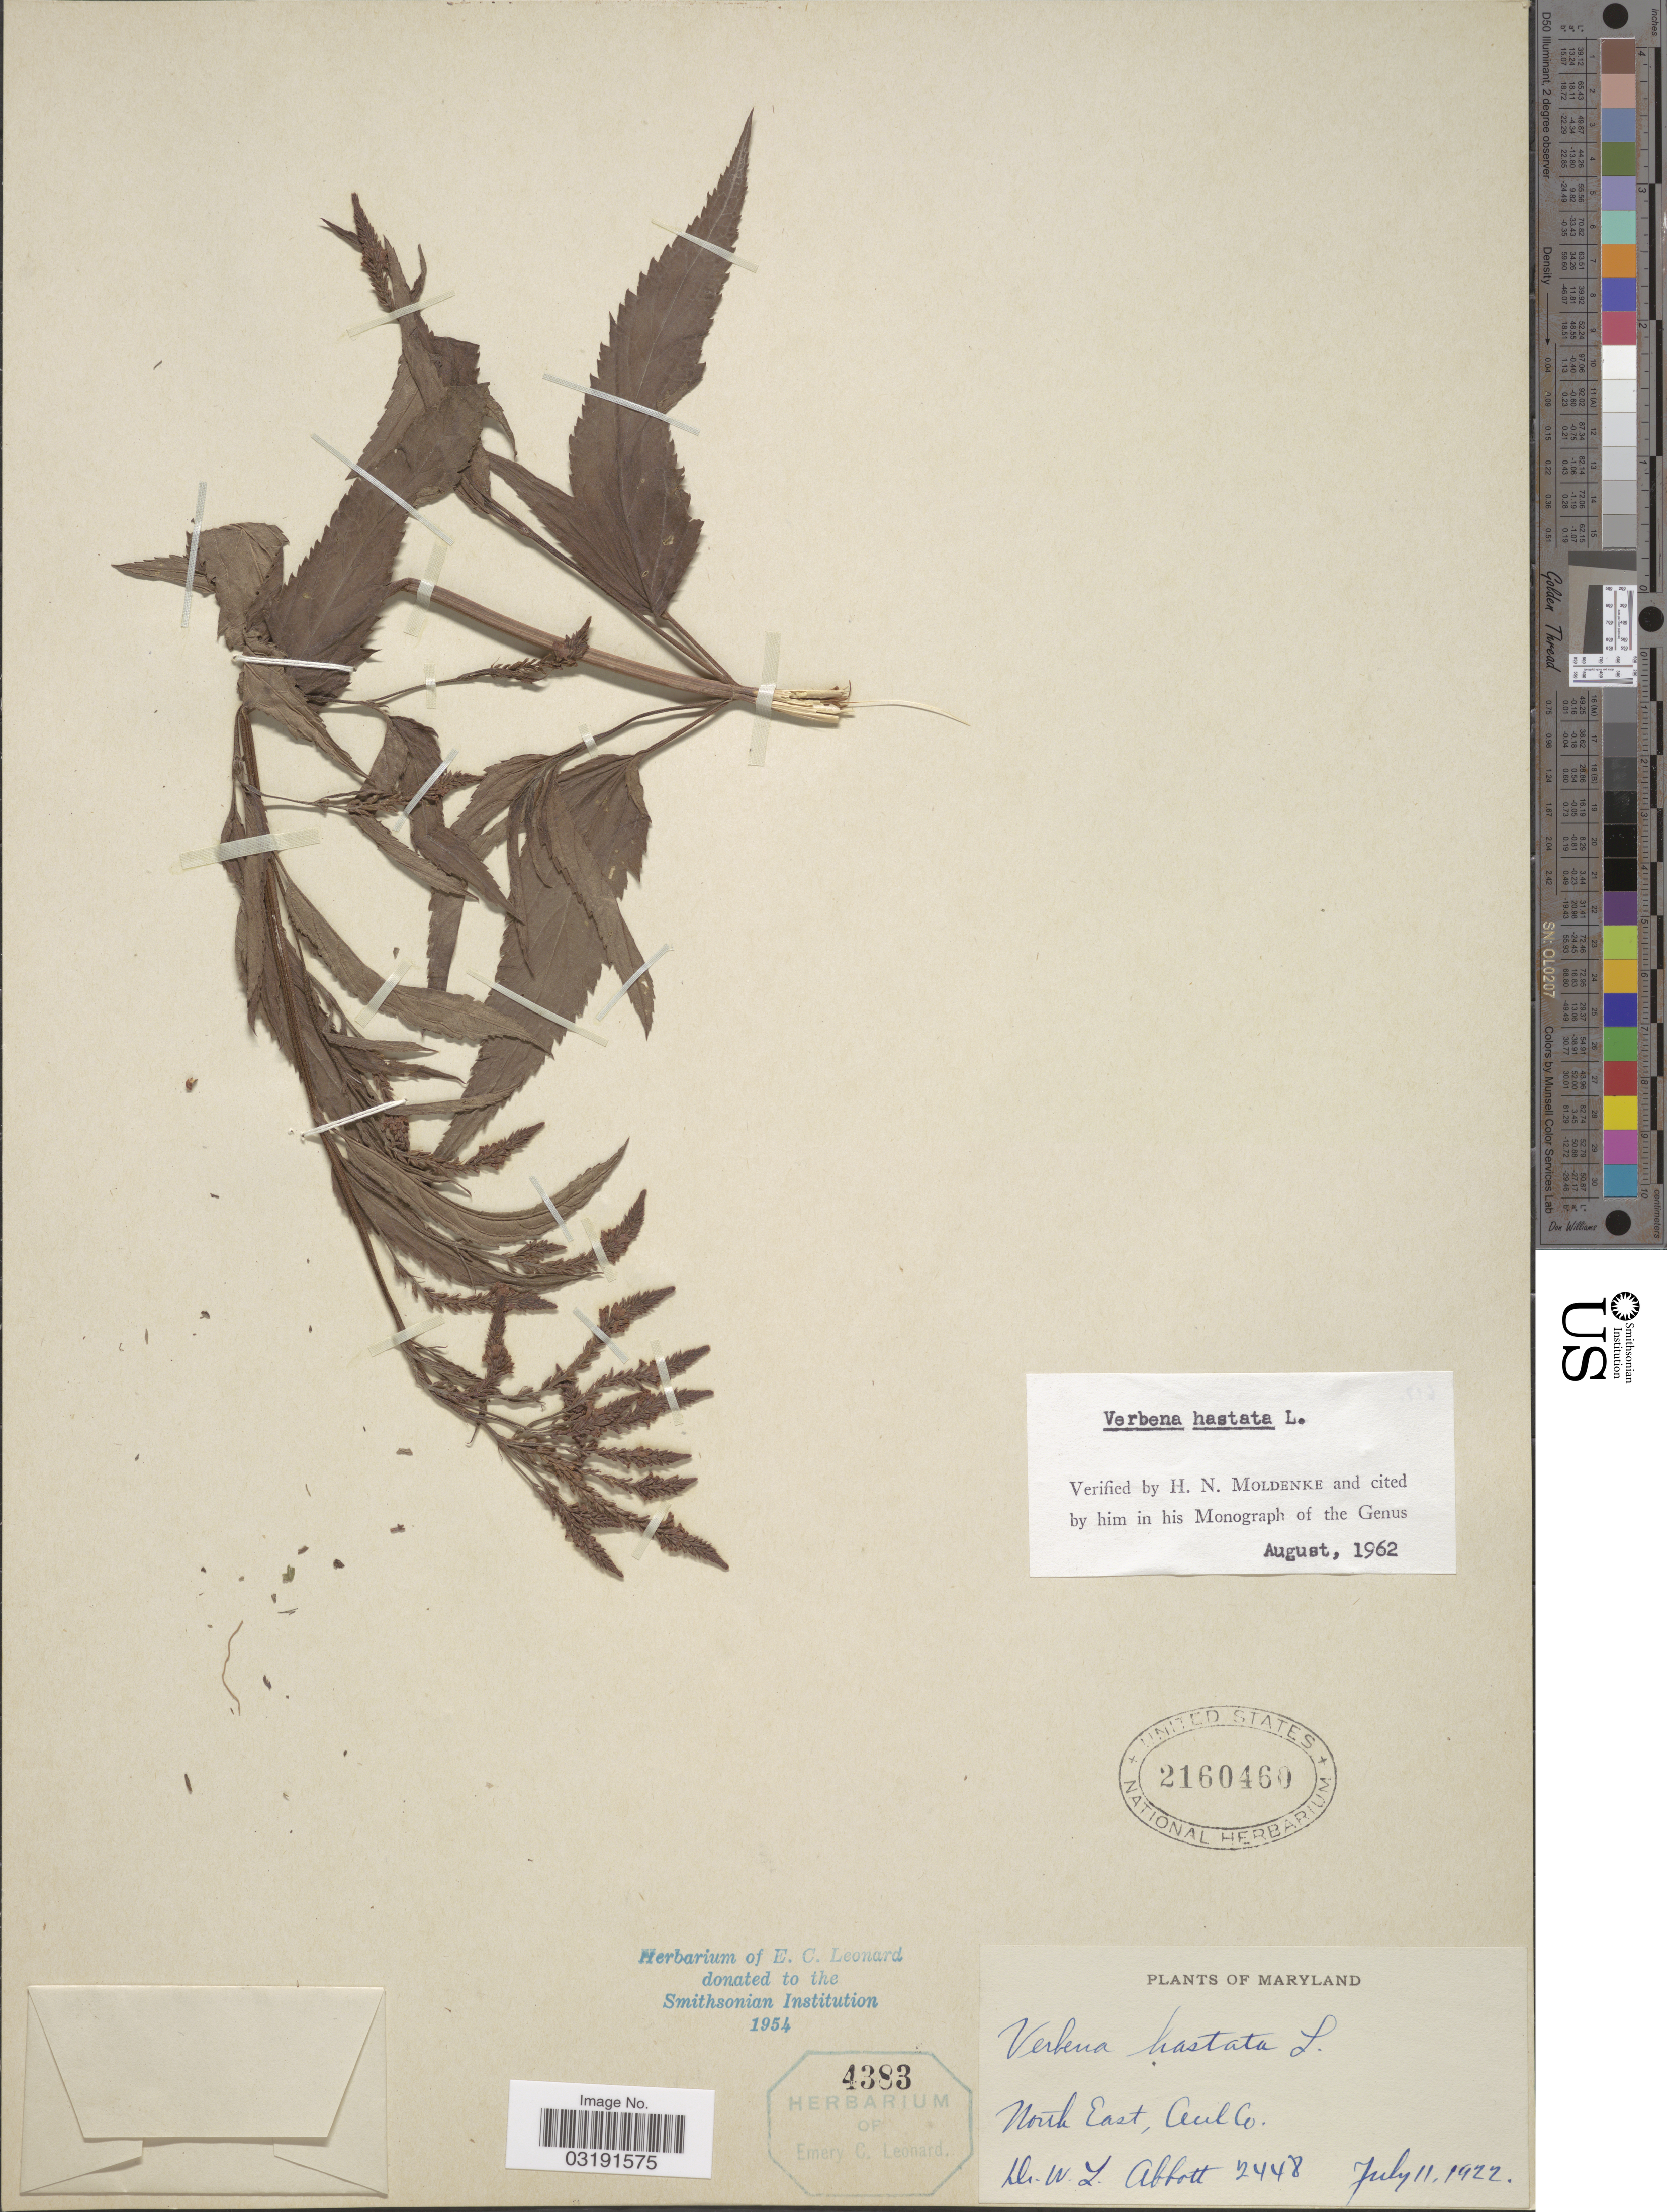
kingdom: Plantae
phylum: Tracheophyta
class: Magnoliopsida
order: Lamiales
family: Verbenaceae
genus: Verbena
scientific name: Verbena hastata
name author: L.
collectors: W. L. Abbott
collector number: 2448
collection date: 1922-07-11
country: United States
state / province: Maryland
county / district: Cecil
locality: North East, Cecil Co.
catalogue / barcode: US 2160460